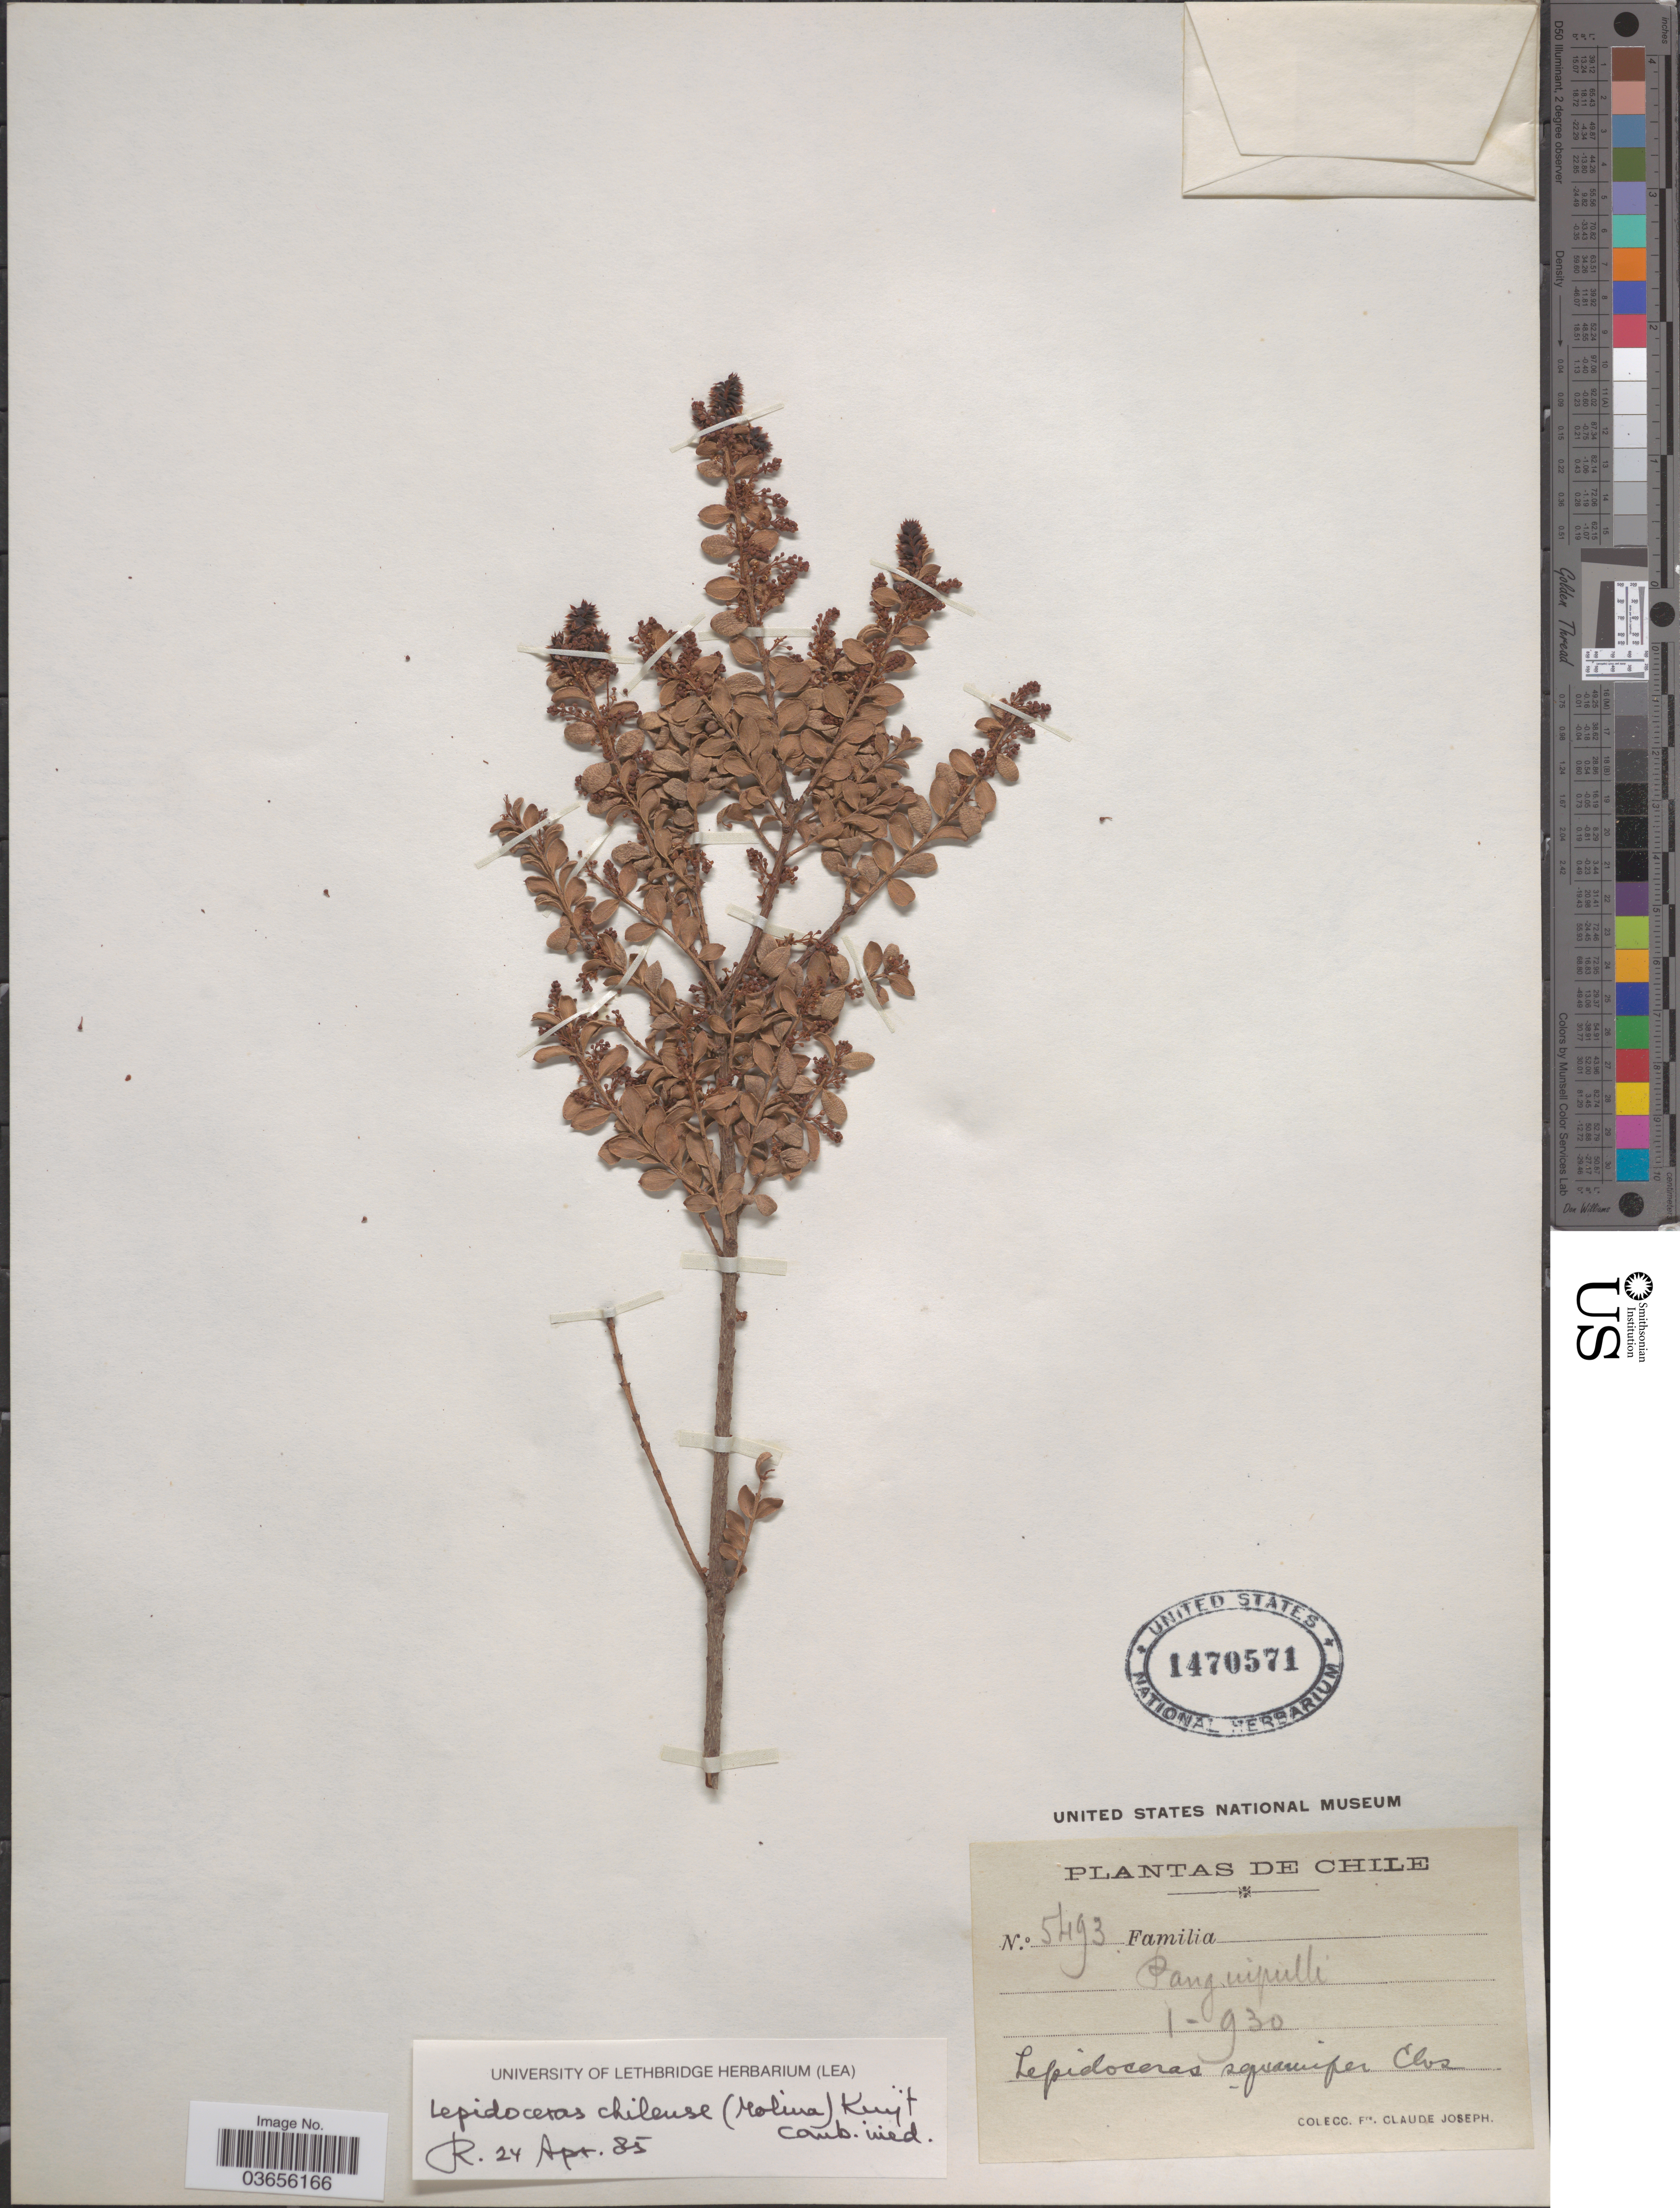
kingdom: Plantae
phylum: Tracheophyta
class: Magnoliopsida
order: Santalales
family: Santalaceae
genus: Lepidoceras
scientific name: Lepidoceras chilense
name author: (Molina) Kuijt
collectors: Bro. Claude-Joseph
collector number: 5493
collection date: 1930-01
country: Chile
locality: Panguipulli.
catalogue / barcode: US 1470571